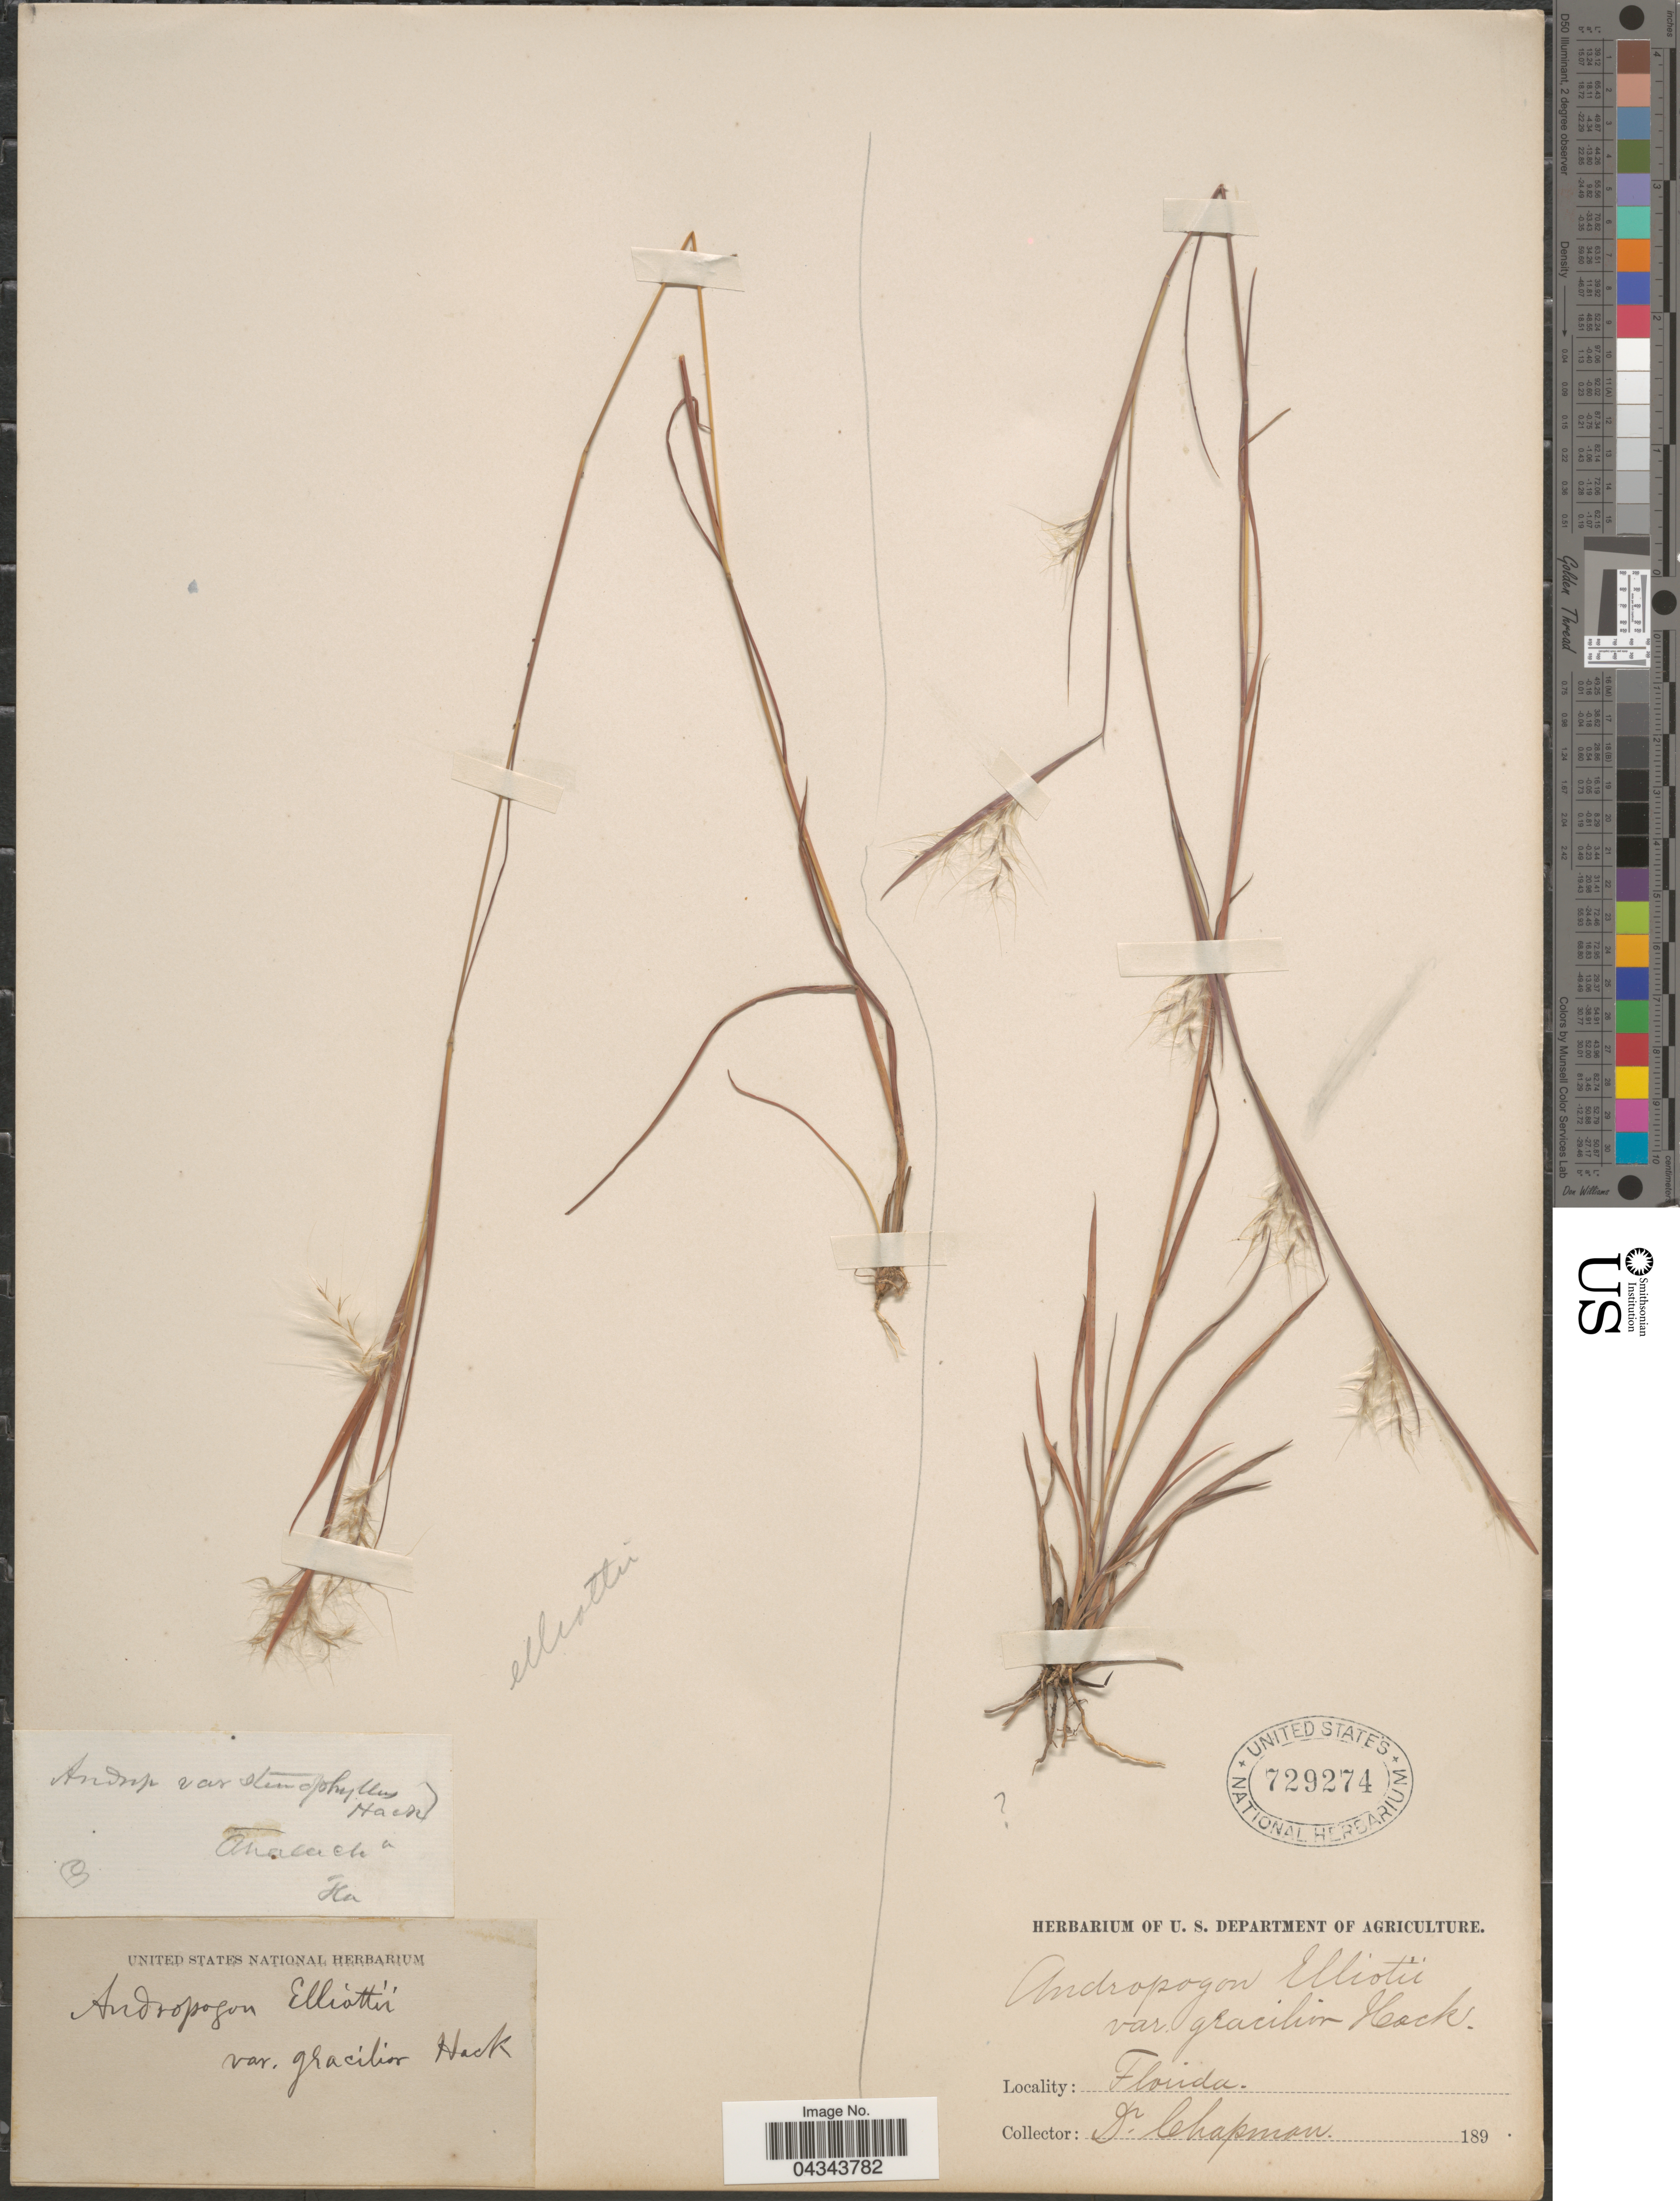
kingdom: Plantae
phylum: Tracheophyta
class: Liliopsida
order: Poales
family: Poaceae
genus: Andropogon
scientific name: Andropogon ternarius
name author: Michx.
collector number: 8*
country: United States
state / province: Florida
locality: Apalacha.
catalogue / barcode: US 729274